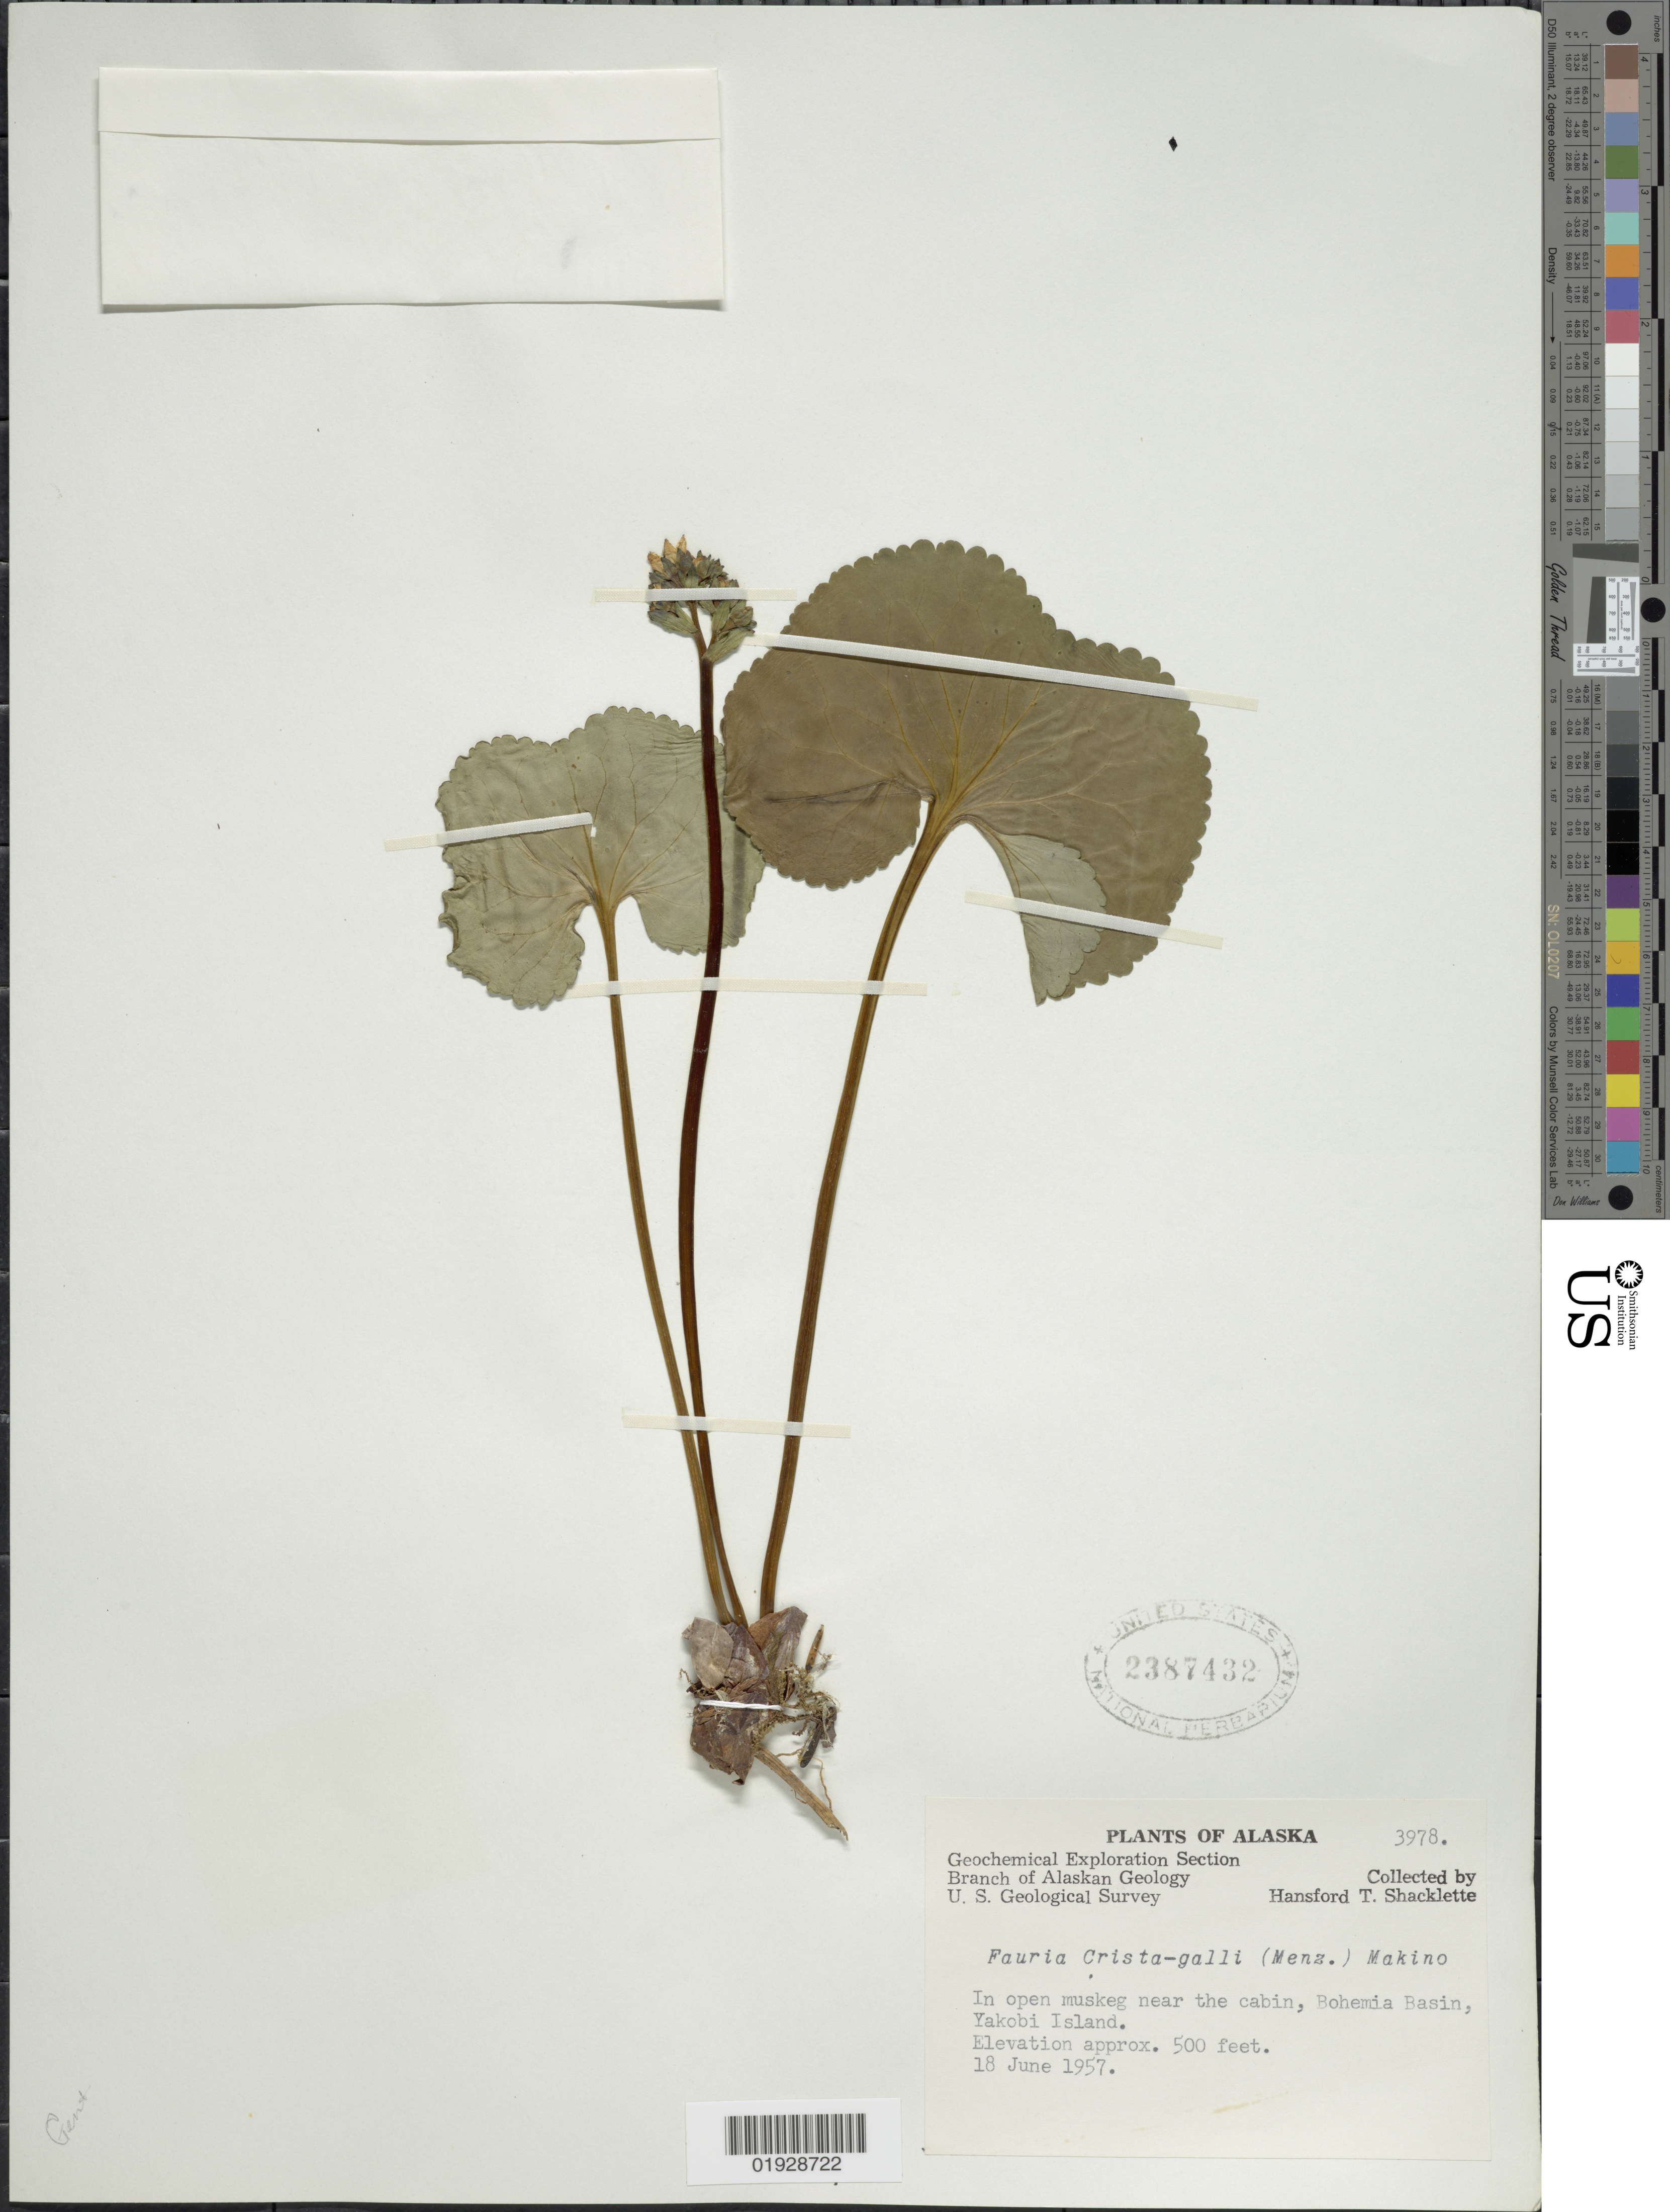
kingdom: Plantae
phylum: Tracheophyta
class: Magnoliopsida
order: Asterales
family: Menyanthaceae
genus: Nephrophyllidium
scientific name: Nephrophyllidium crista-galli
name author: (Menzies ex Hook.) Gilg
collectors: H. Shacklette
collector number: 3978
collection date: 1957-06-18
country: United States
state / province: Alaska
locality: Near the cabin, Bohemia Basin, Yakobi Island.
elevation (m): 152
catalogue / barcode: US 2387432